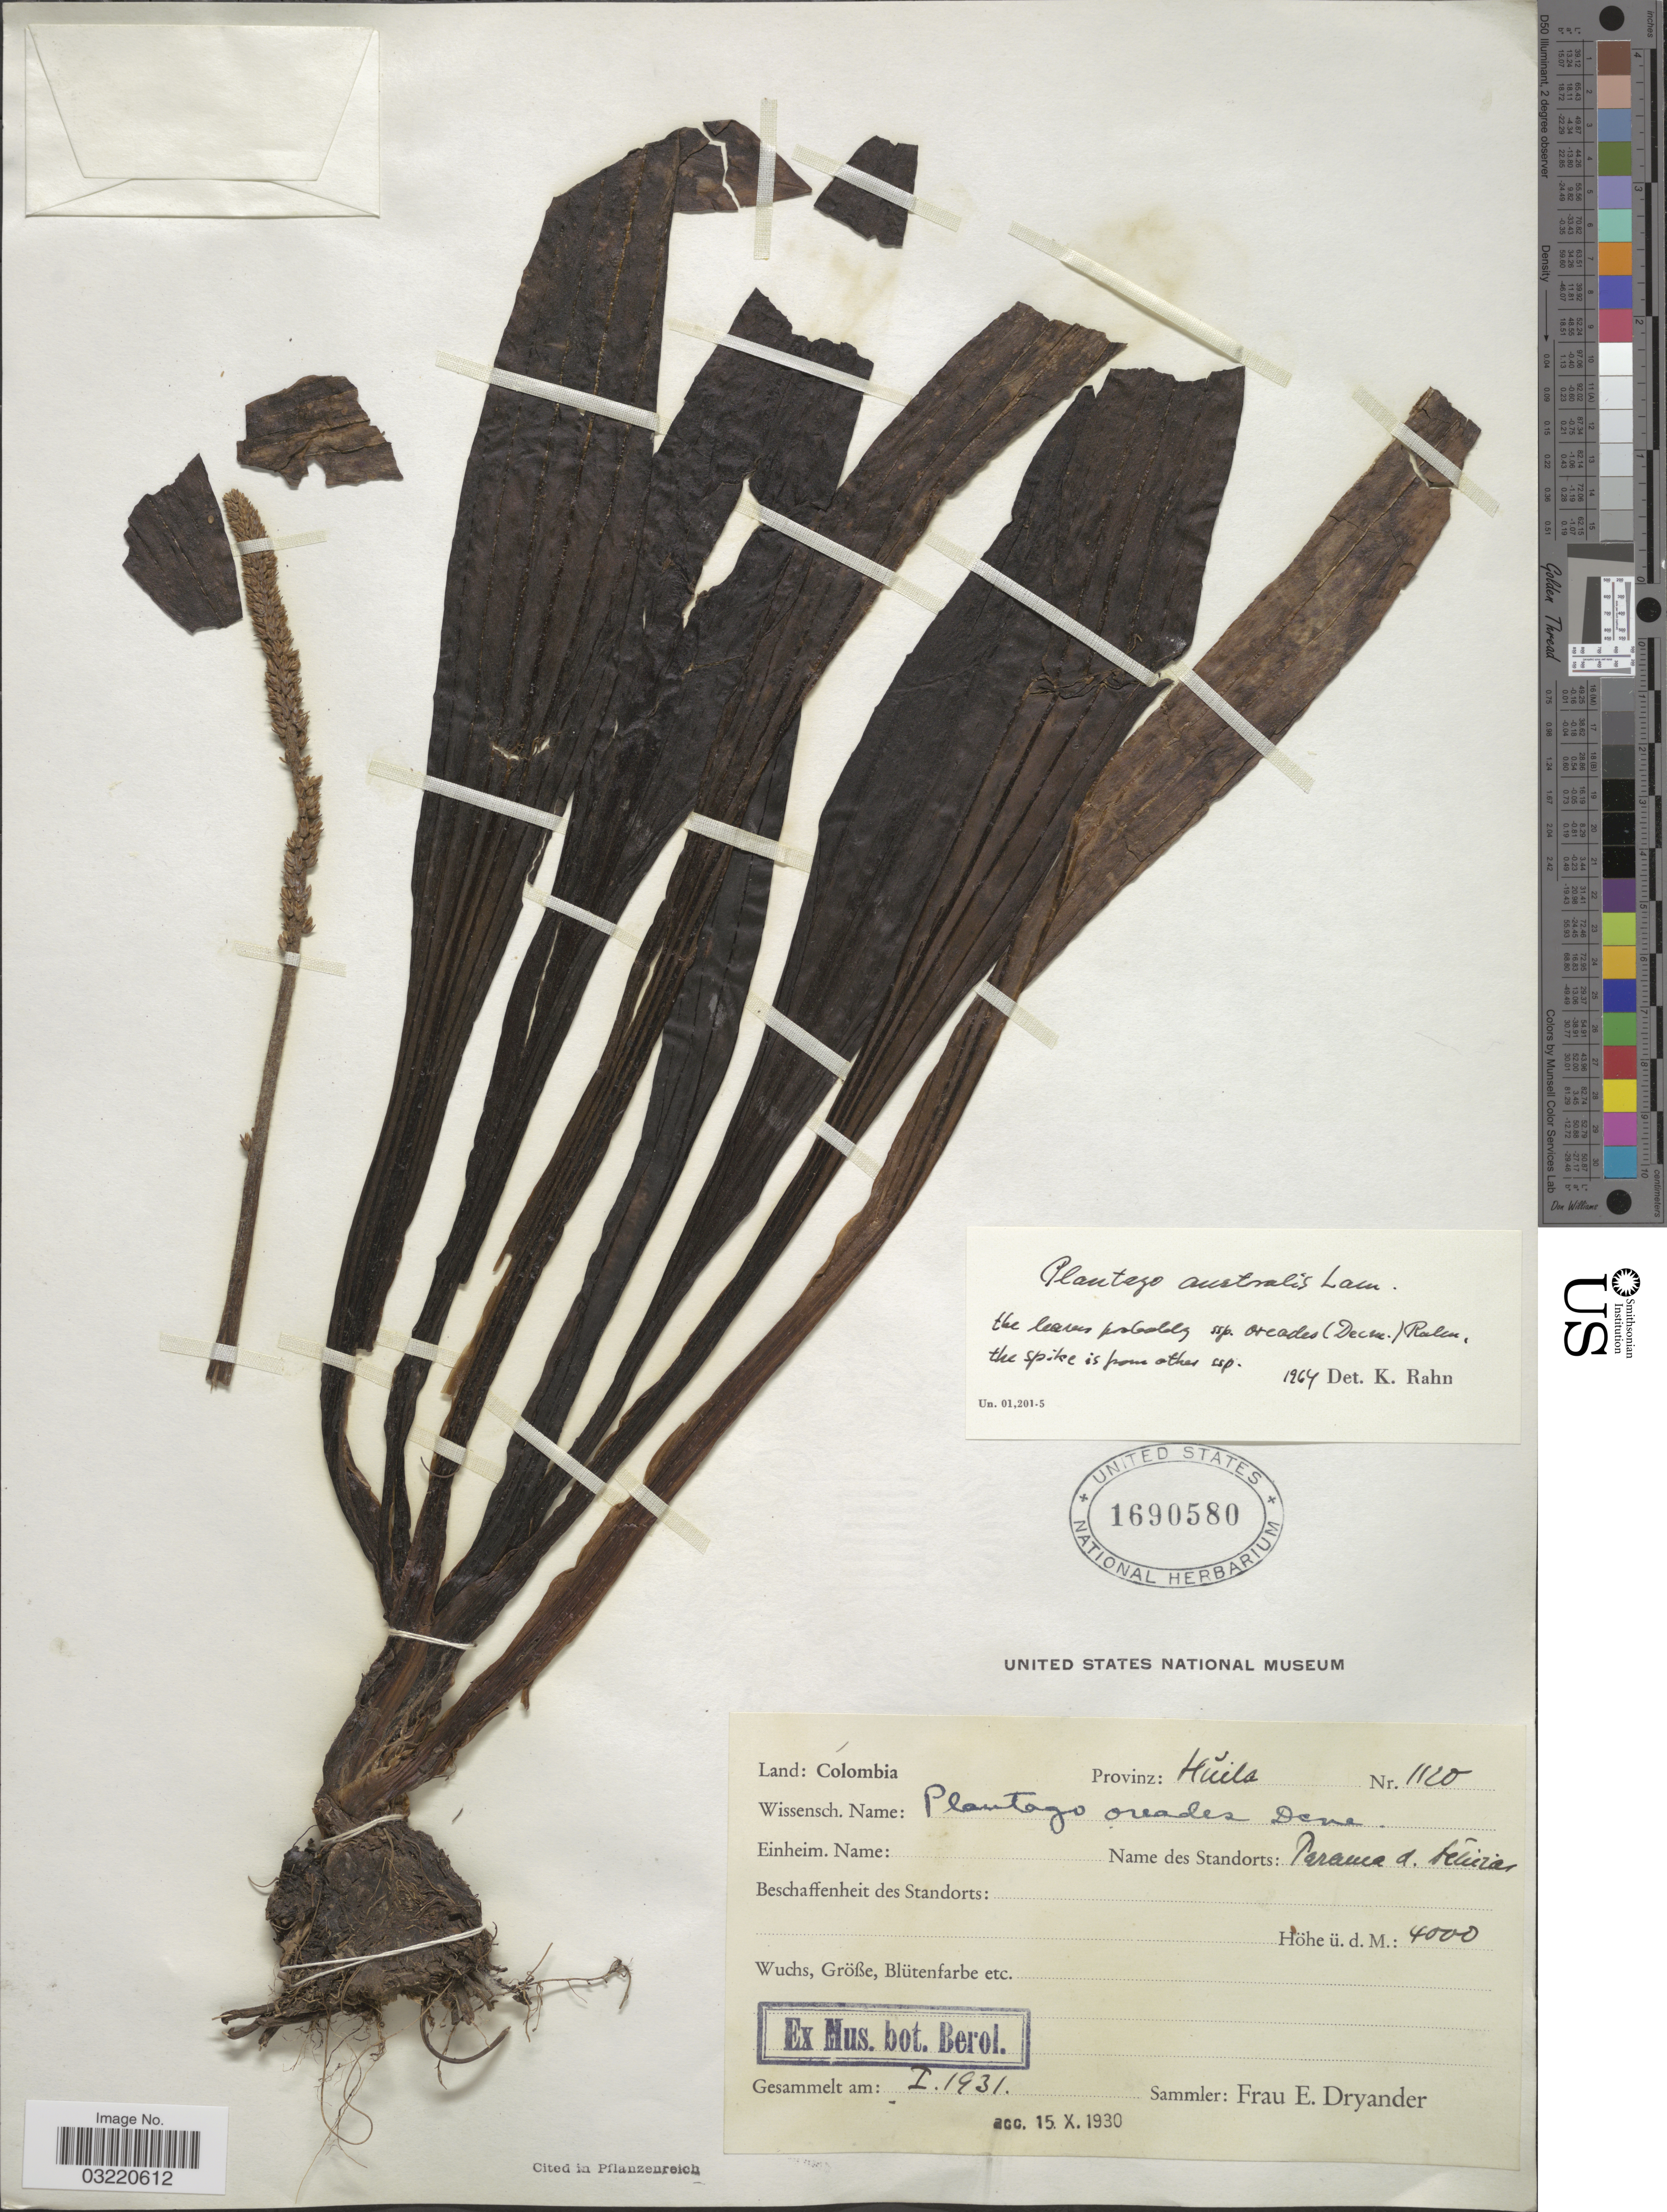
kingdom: Plantae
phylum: Tracheophyta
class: Magnoliopsida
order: Lamiales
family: Plantaginaceae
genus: Plantago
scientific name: Plantago australis subsp. oreades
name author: (Decne.) Rahn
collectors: F. Dryander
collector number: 1120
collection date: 1931-01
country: Colombia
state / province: Huila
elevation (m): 4000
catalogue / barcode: US 1690580